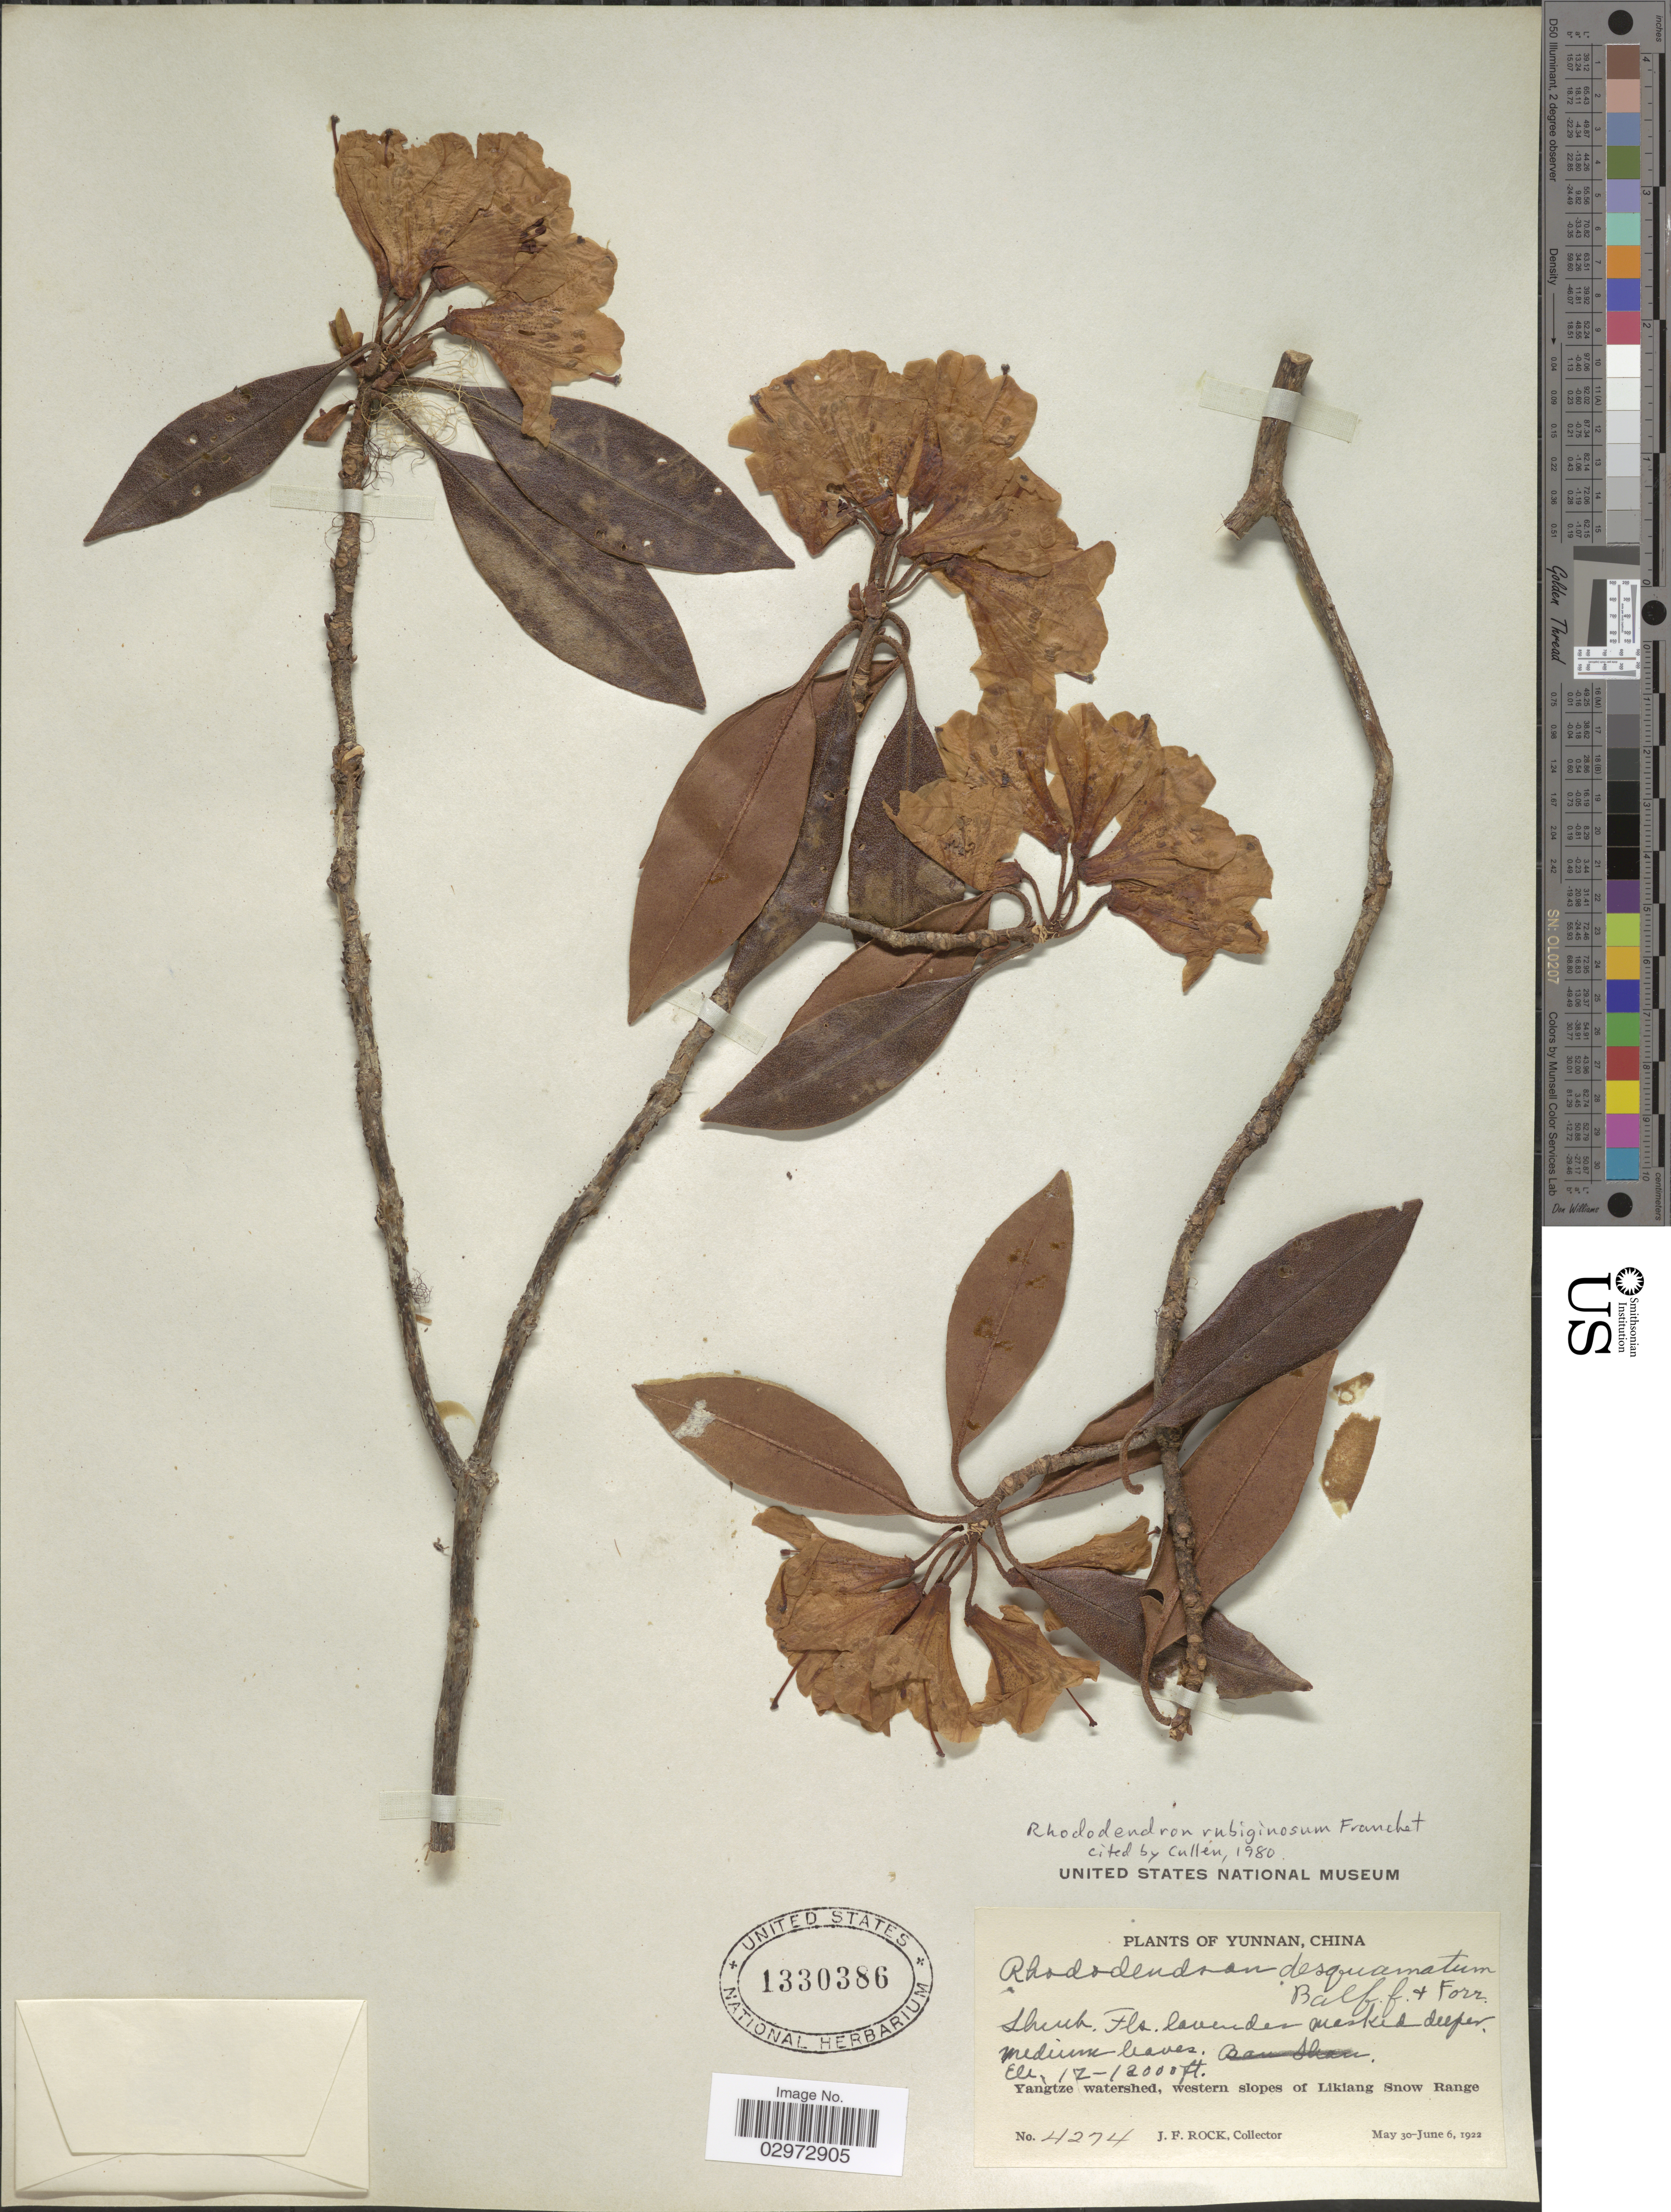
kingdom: Plantae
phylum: Tracheophyta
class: Magnoliopsida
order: Ericales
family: Ericaceae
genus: Rhododendron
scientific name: Rhododendron rubiginosum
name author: Franch.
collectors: J. Rock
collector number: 4274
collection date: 1922-05-30/1922-06-06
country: China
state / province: Yunnan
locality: Yangtze watershed, western slopes of Likiang Snow Range.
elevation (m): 3658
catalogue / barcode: US 1330386